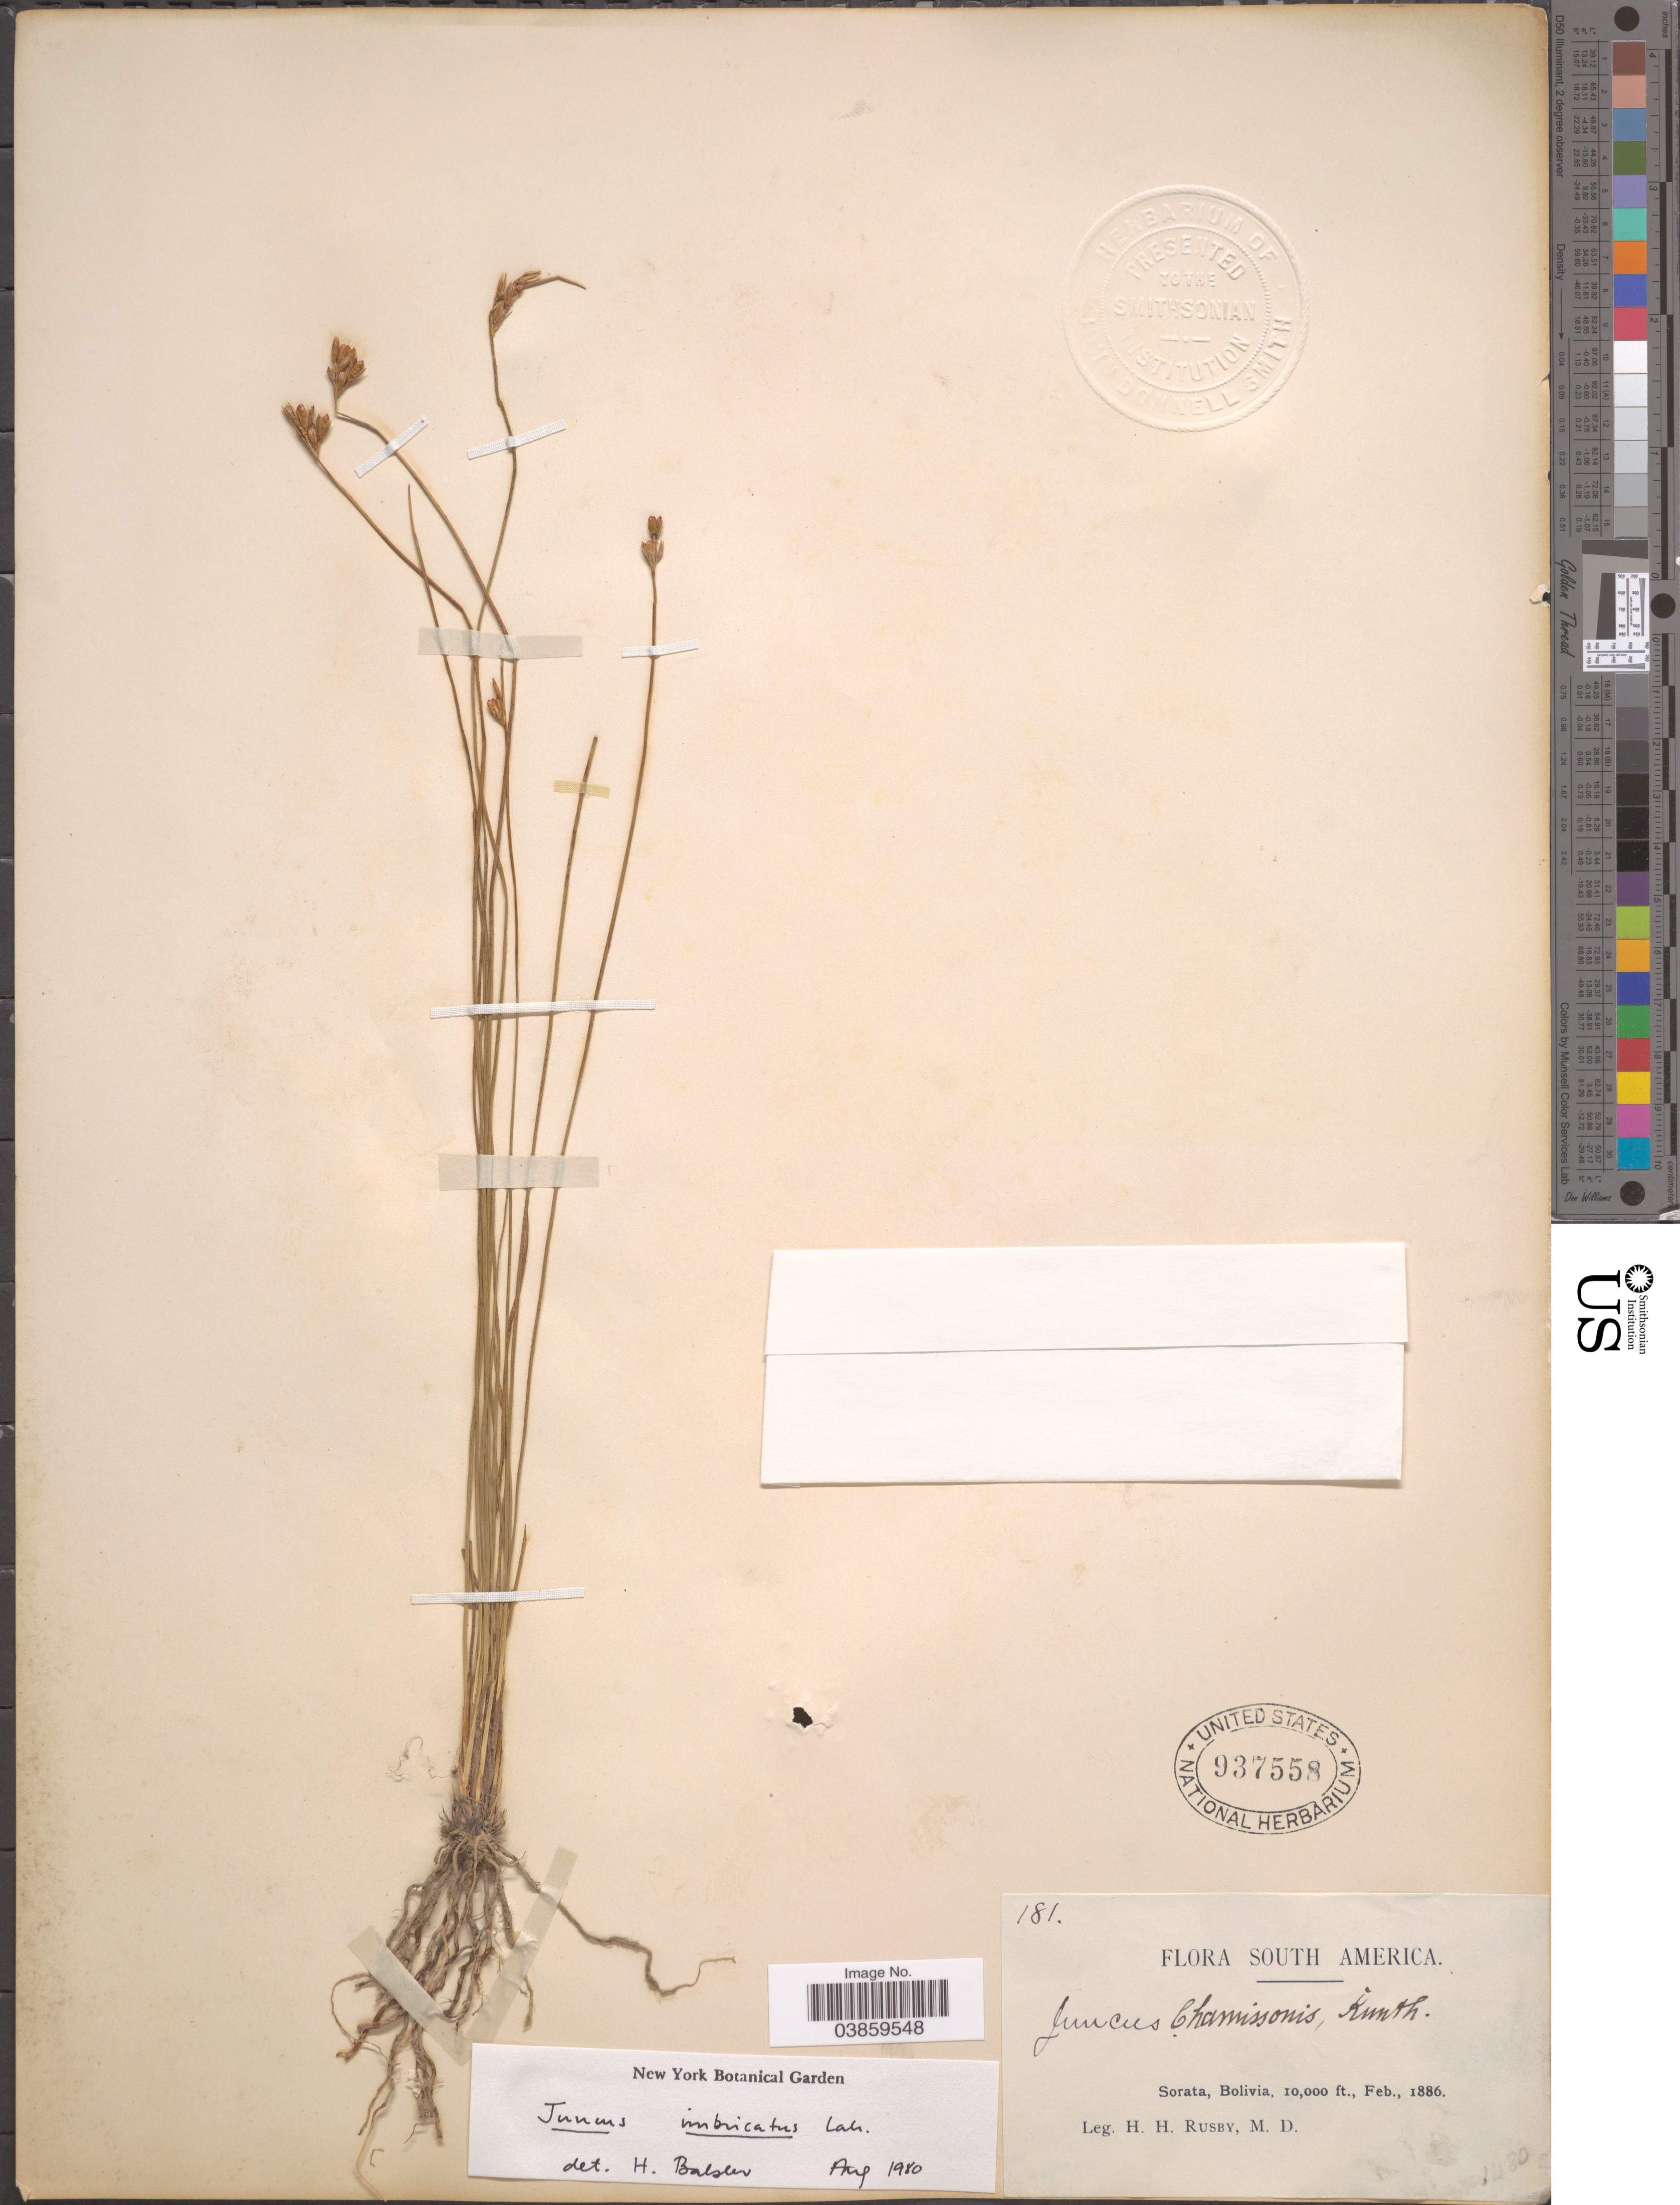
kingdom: Plantae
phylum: Tracheophyta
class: Liliopsida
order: Poales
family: Juncaceae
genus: Juncus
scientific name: Juncus imbricatus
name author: Laharpe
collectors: H. H. Rusby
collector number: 181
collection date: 1886-02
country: Bolivia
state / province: La Páz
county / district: Larecaja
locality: Sorata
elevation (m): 3048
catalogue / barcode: US 937558